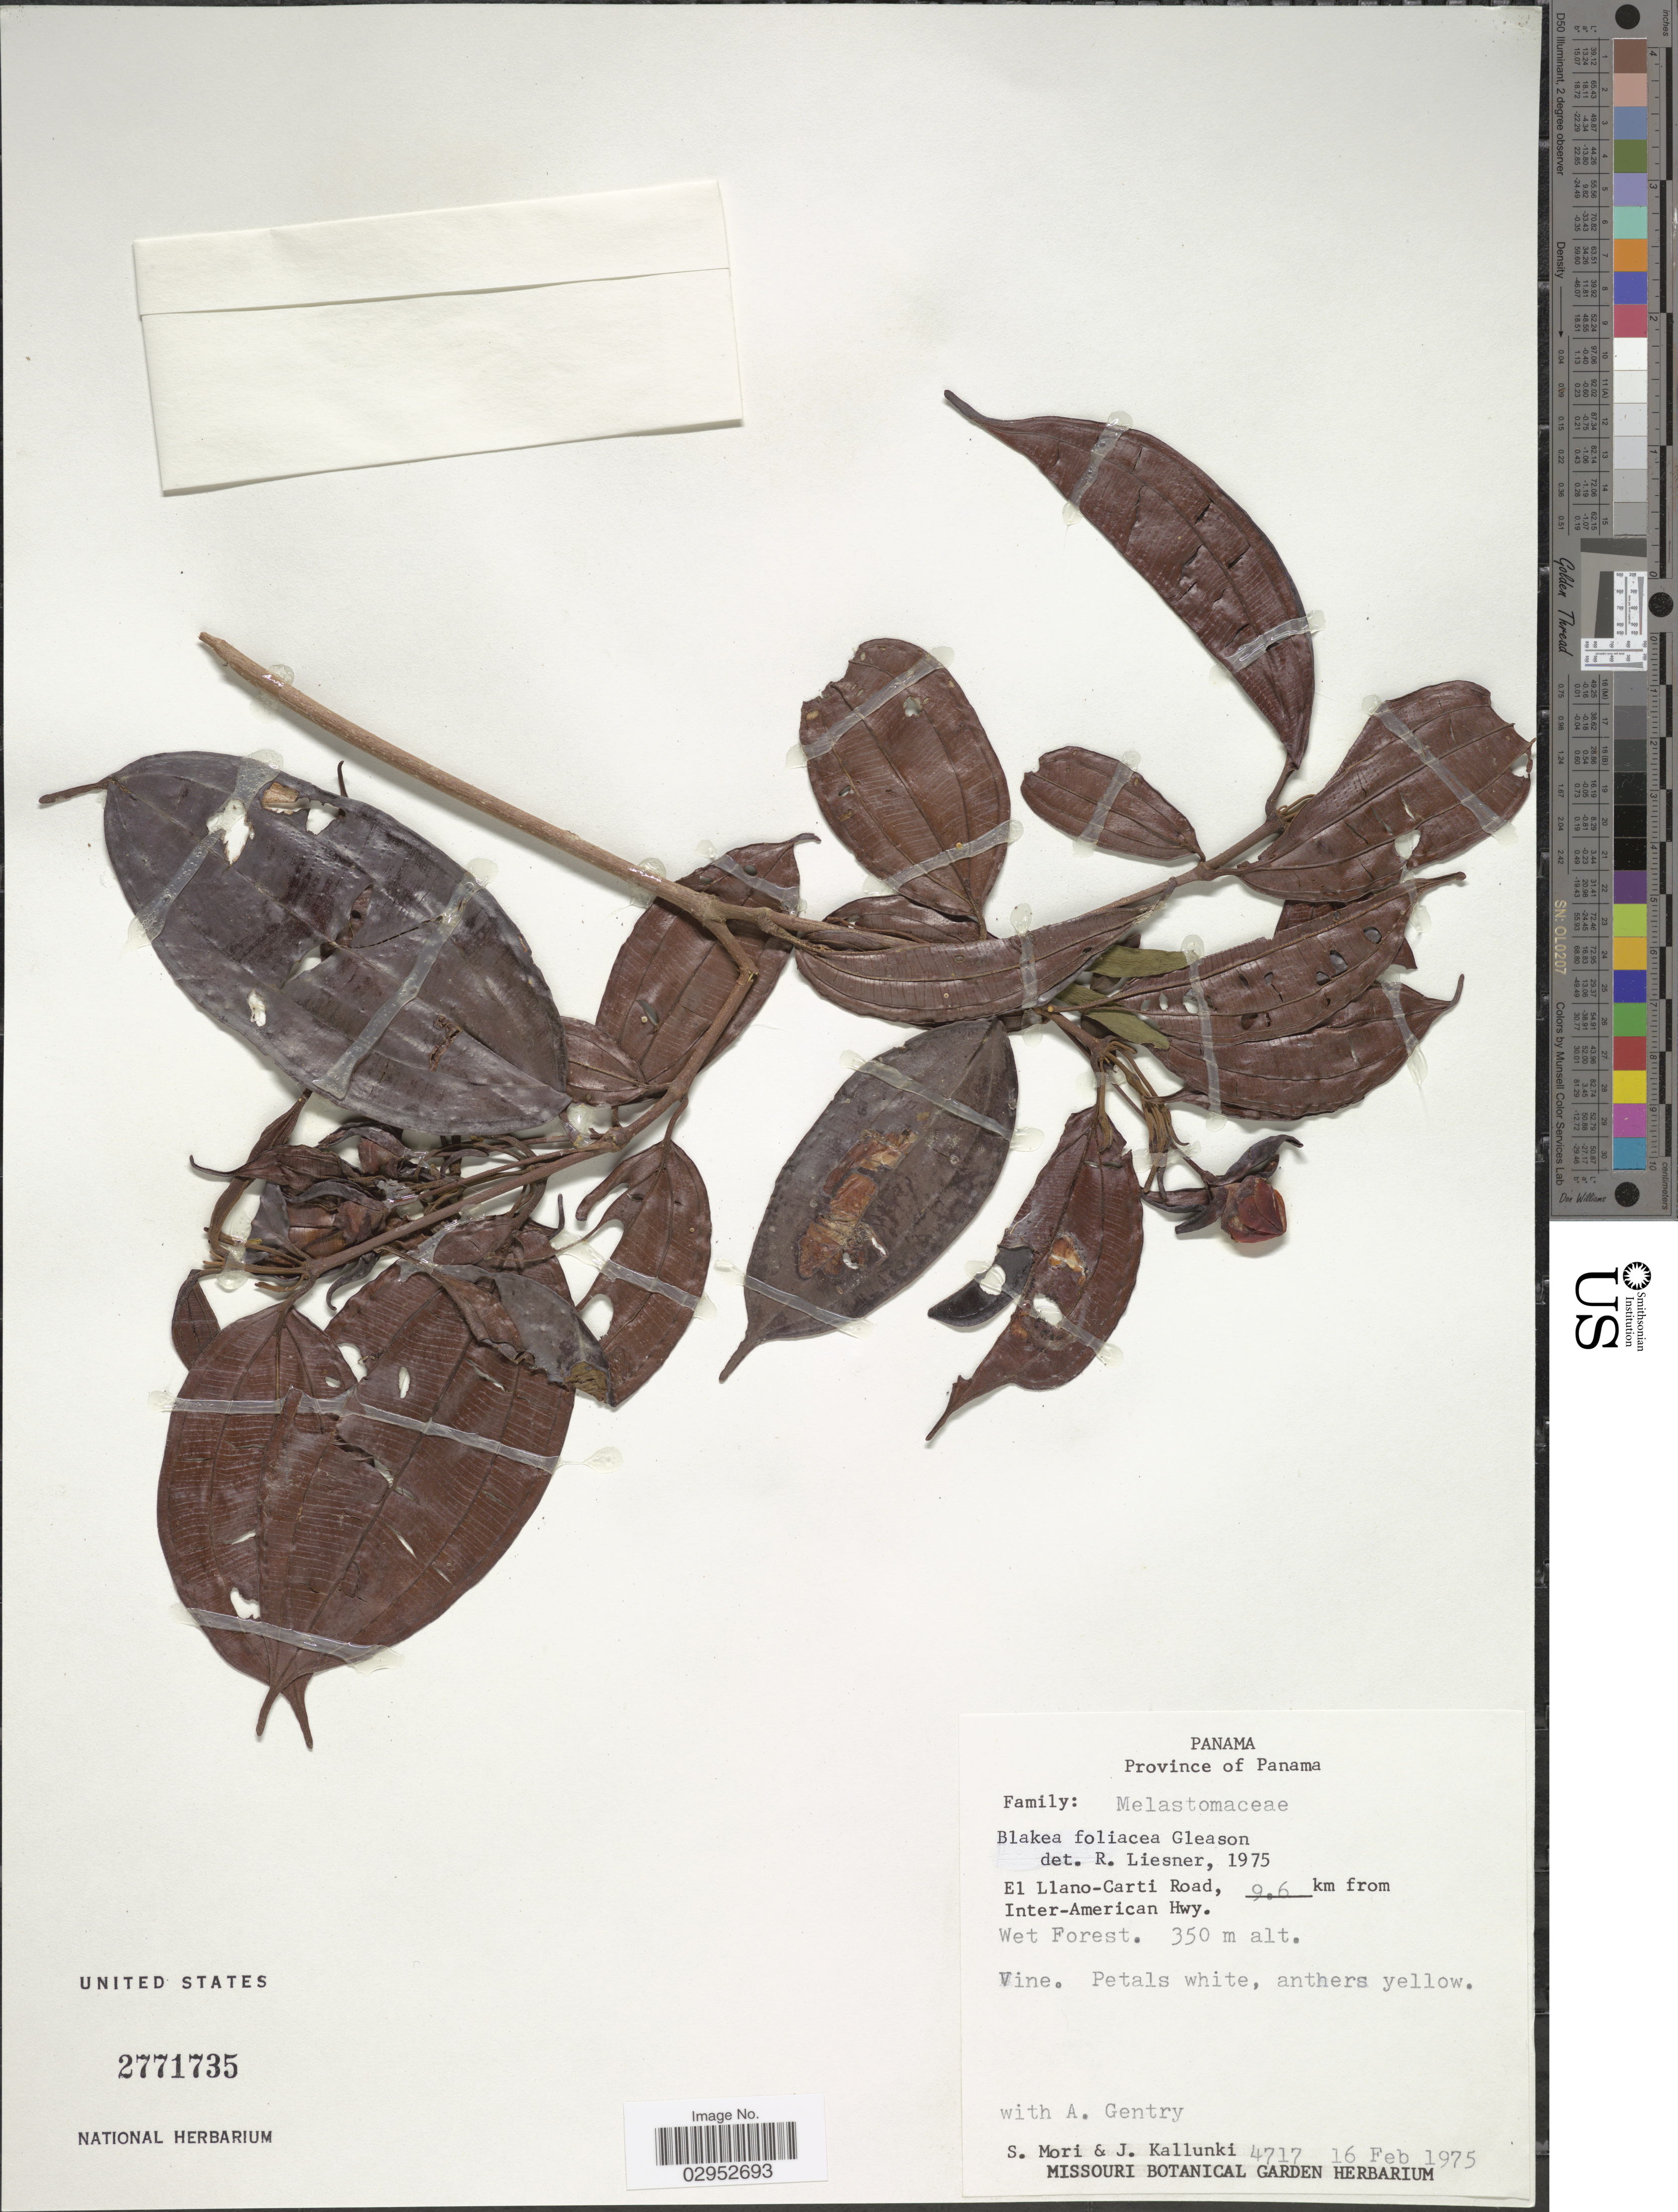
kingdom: Plantae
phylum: Tracheophyta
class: Magnoliopsida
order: Myrtales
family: Melastomataceae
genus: Blakea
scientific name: Blakea foliacea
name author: Gleason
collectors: S. Mori, J. Kallunki & A. H. Gentry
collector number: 4717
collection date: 1975-02-16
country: Panama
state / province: Panamá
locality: Province of Panama. El Llano-Carti Road, 9.6 km from Inter-American Hwy.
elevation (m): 350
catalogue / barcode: US 2771735